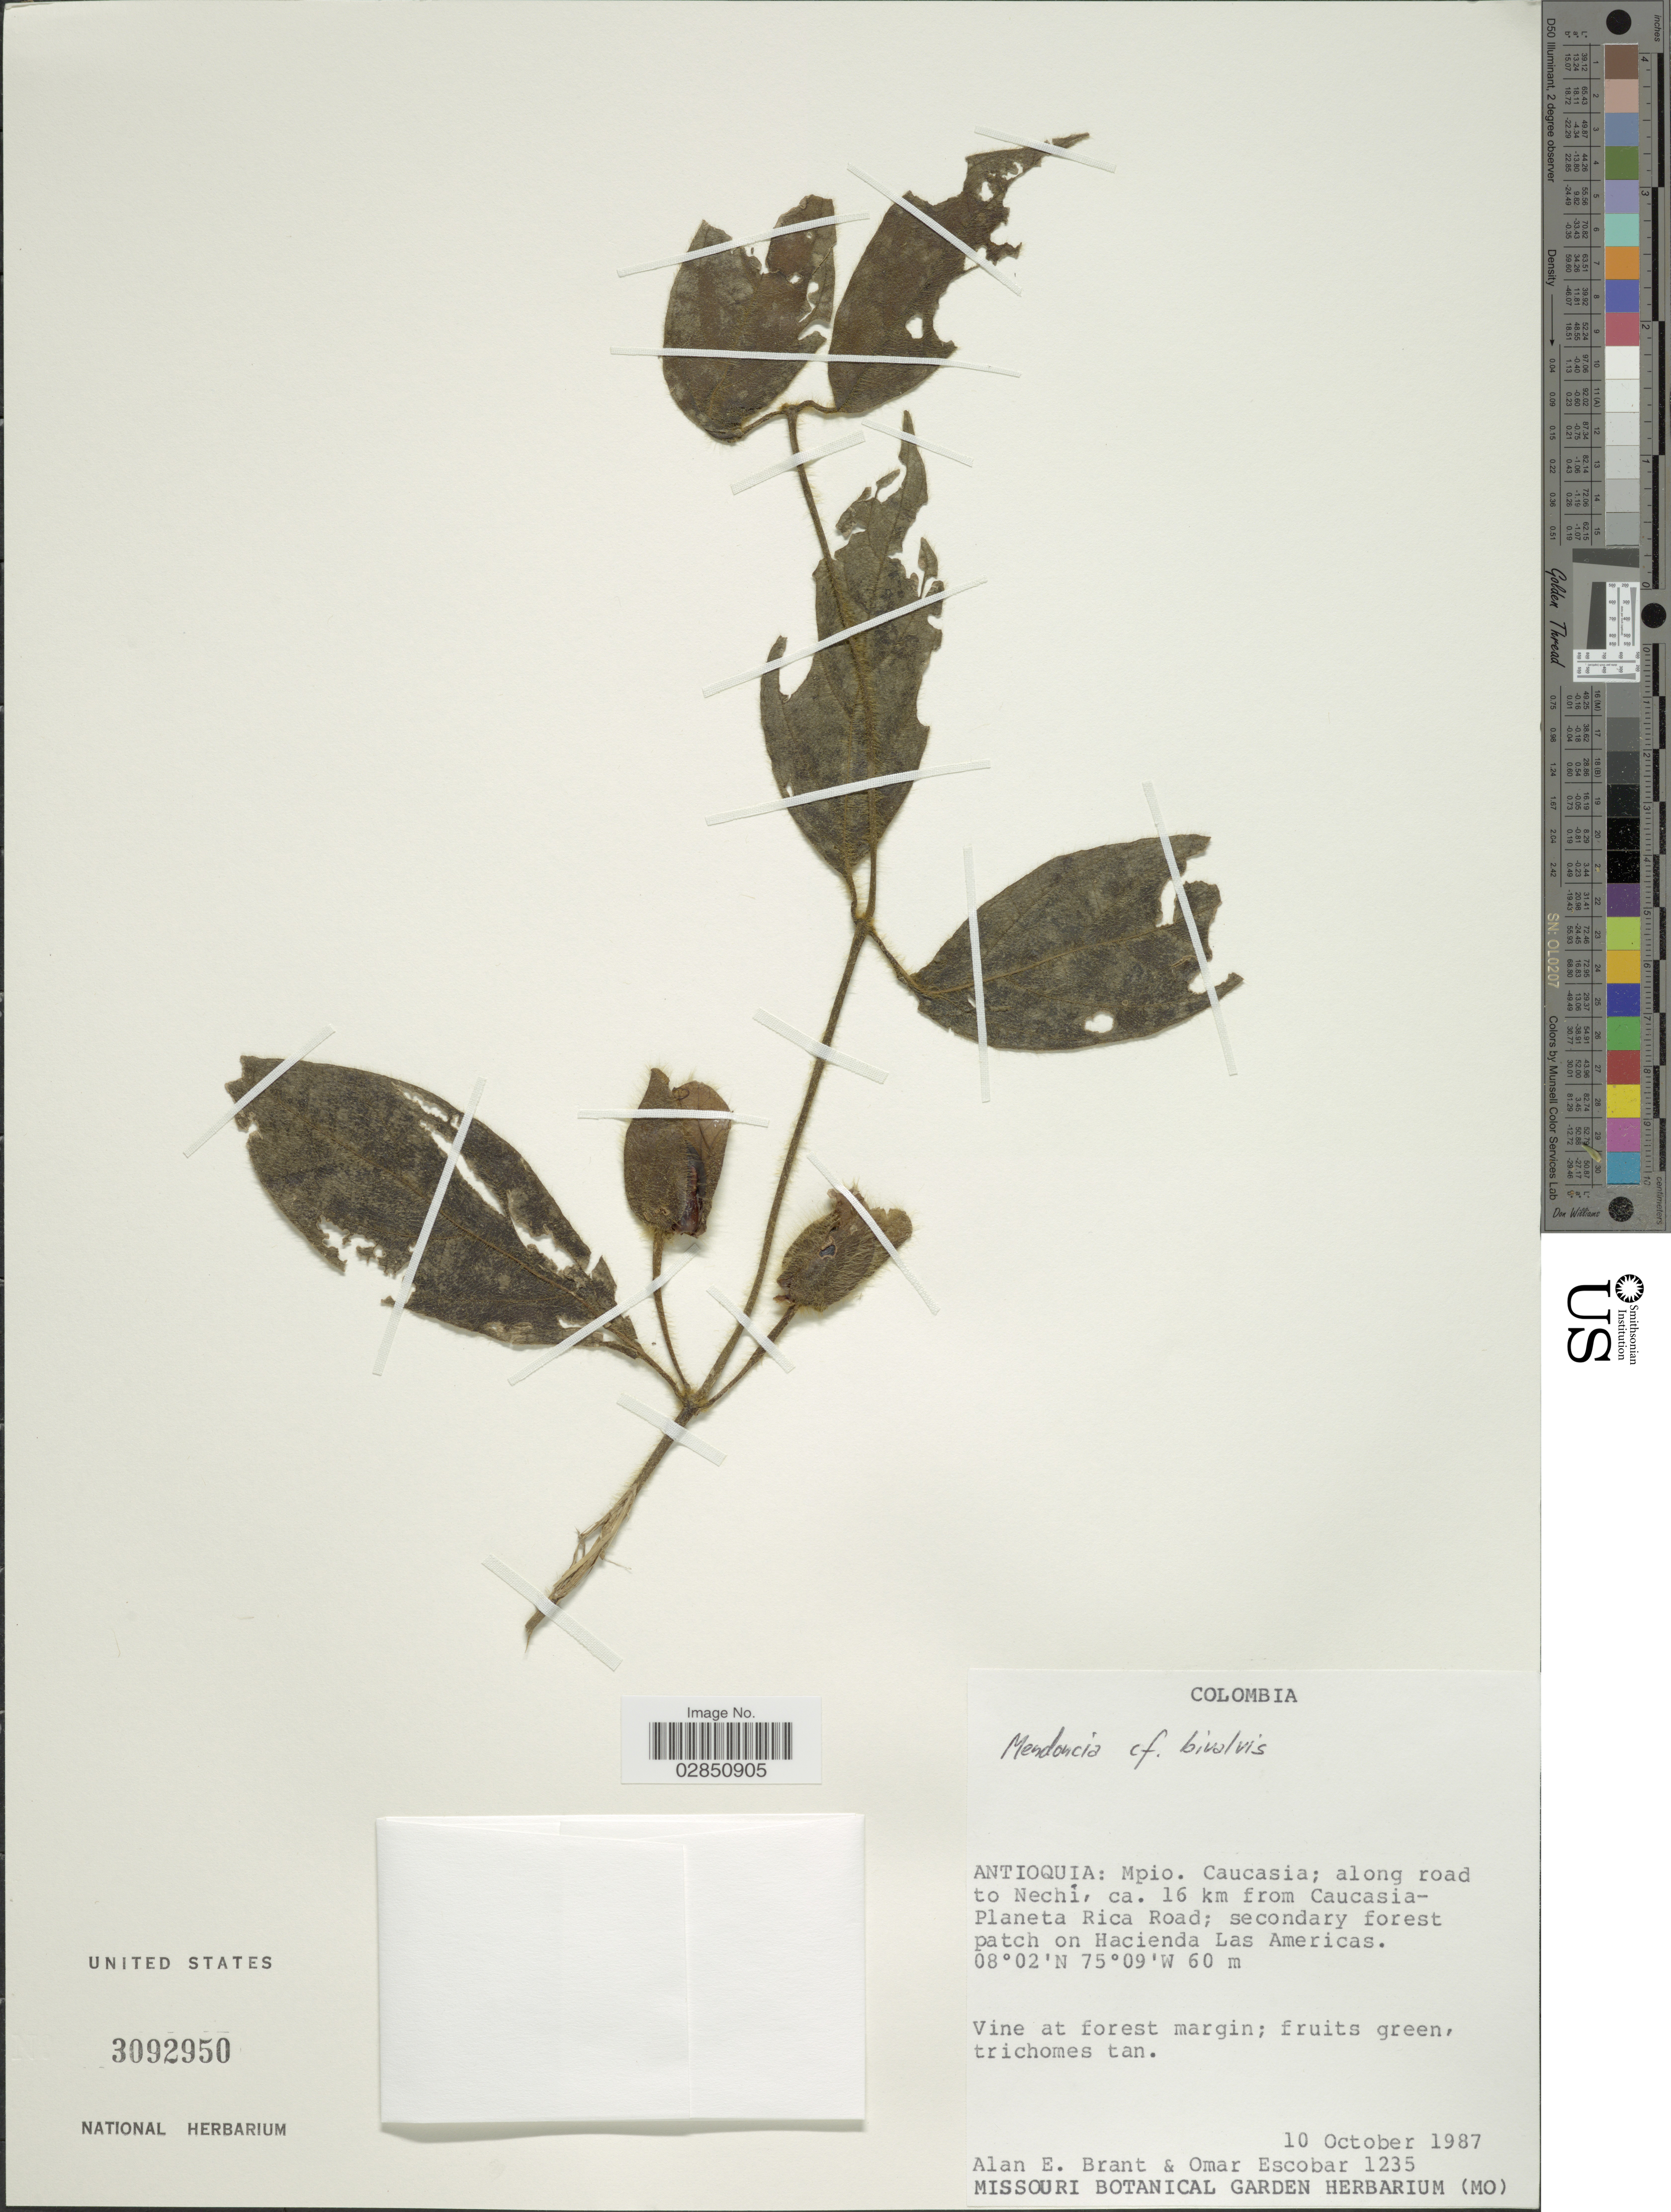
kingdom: Plantae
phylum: Tracheophyta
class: Magnoliopsida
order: Lamiales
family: Acanthaceae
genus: Mendoncia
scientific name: Mendoncia cordata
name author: Leonard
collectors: A. Brant & O. D. Escobar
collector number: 1235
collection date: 1987-10-10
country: Colombia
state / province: Antioquia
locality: Mpio. Caucasia; along road to Nechi, ca. 16 km from Caucasia-Planeta Rica Road; secondary forest patch on Hacienda Las Americas.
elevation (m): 60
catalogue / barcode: US 3092950